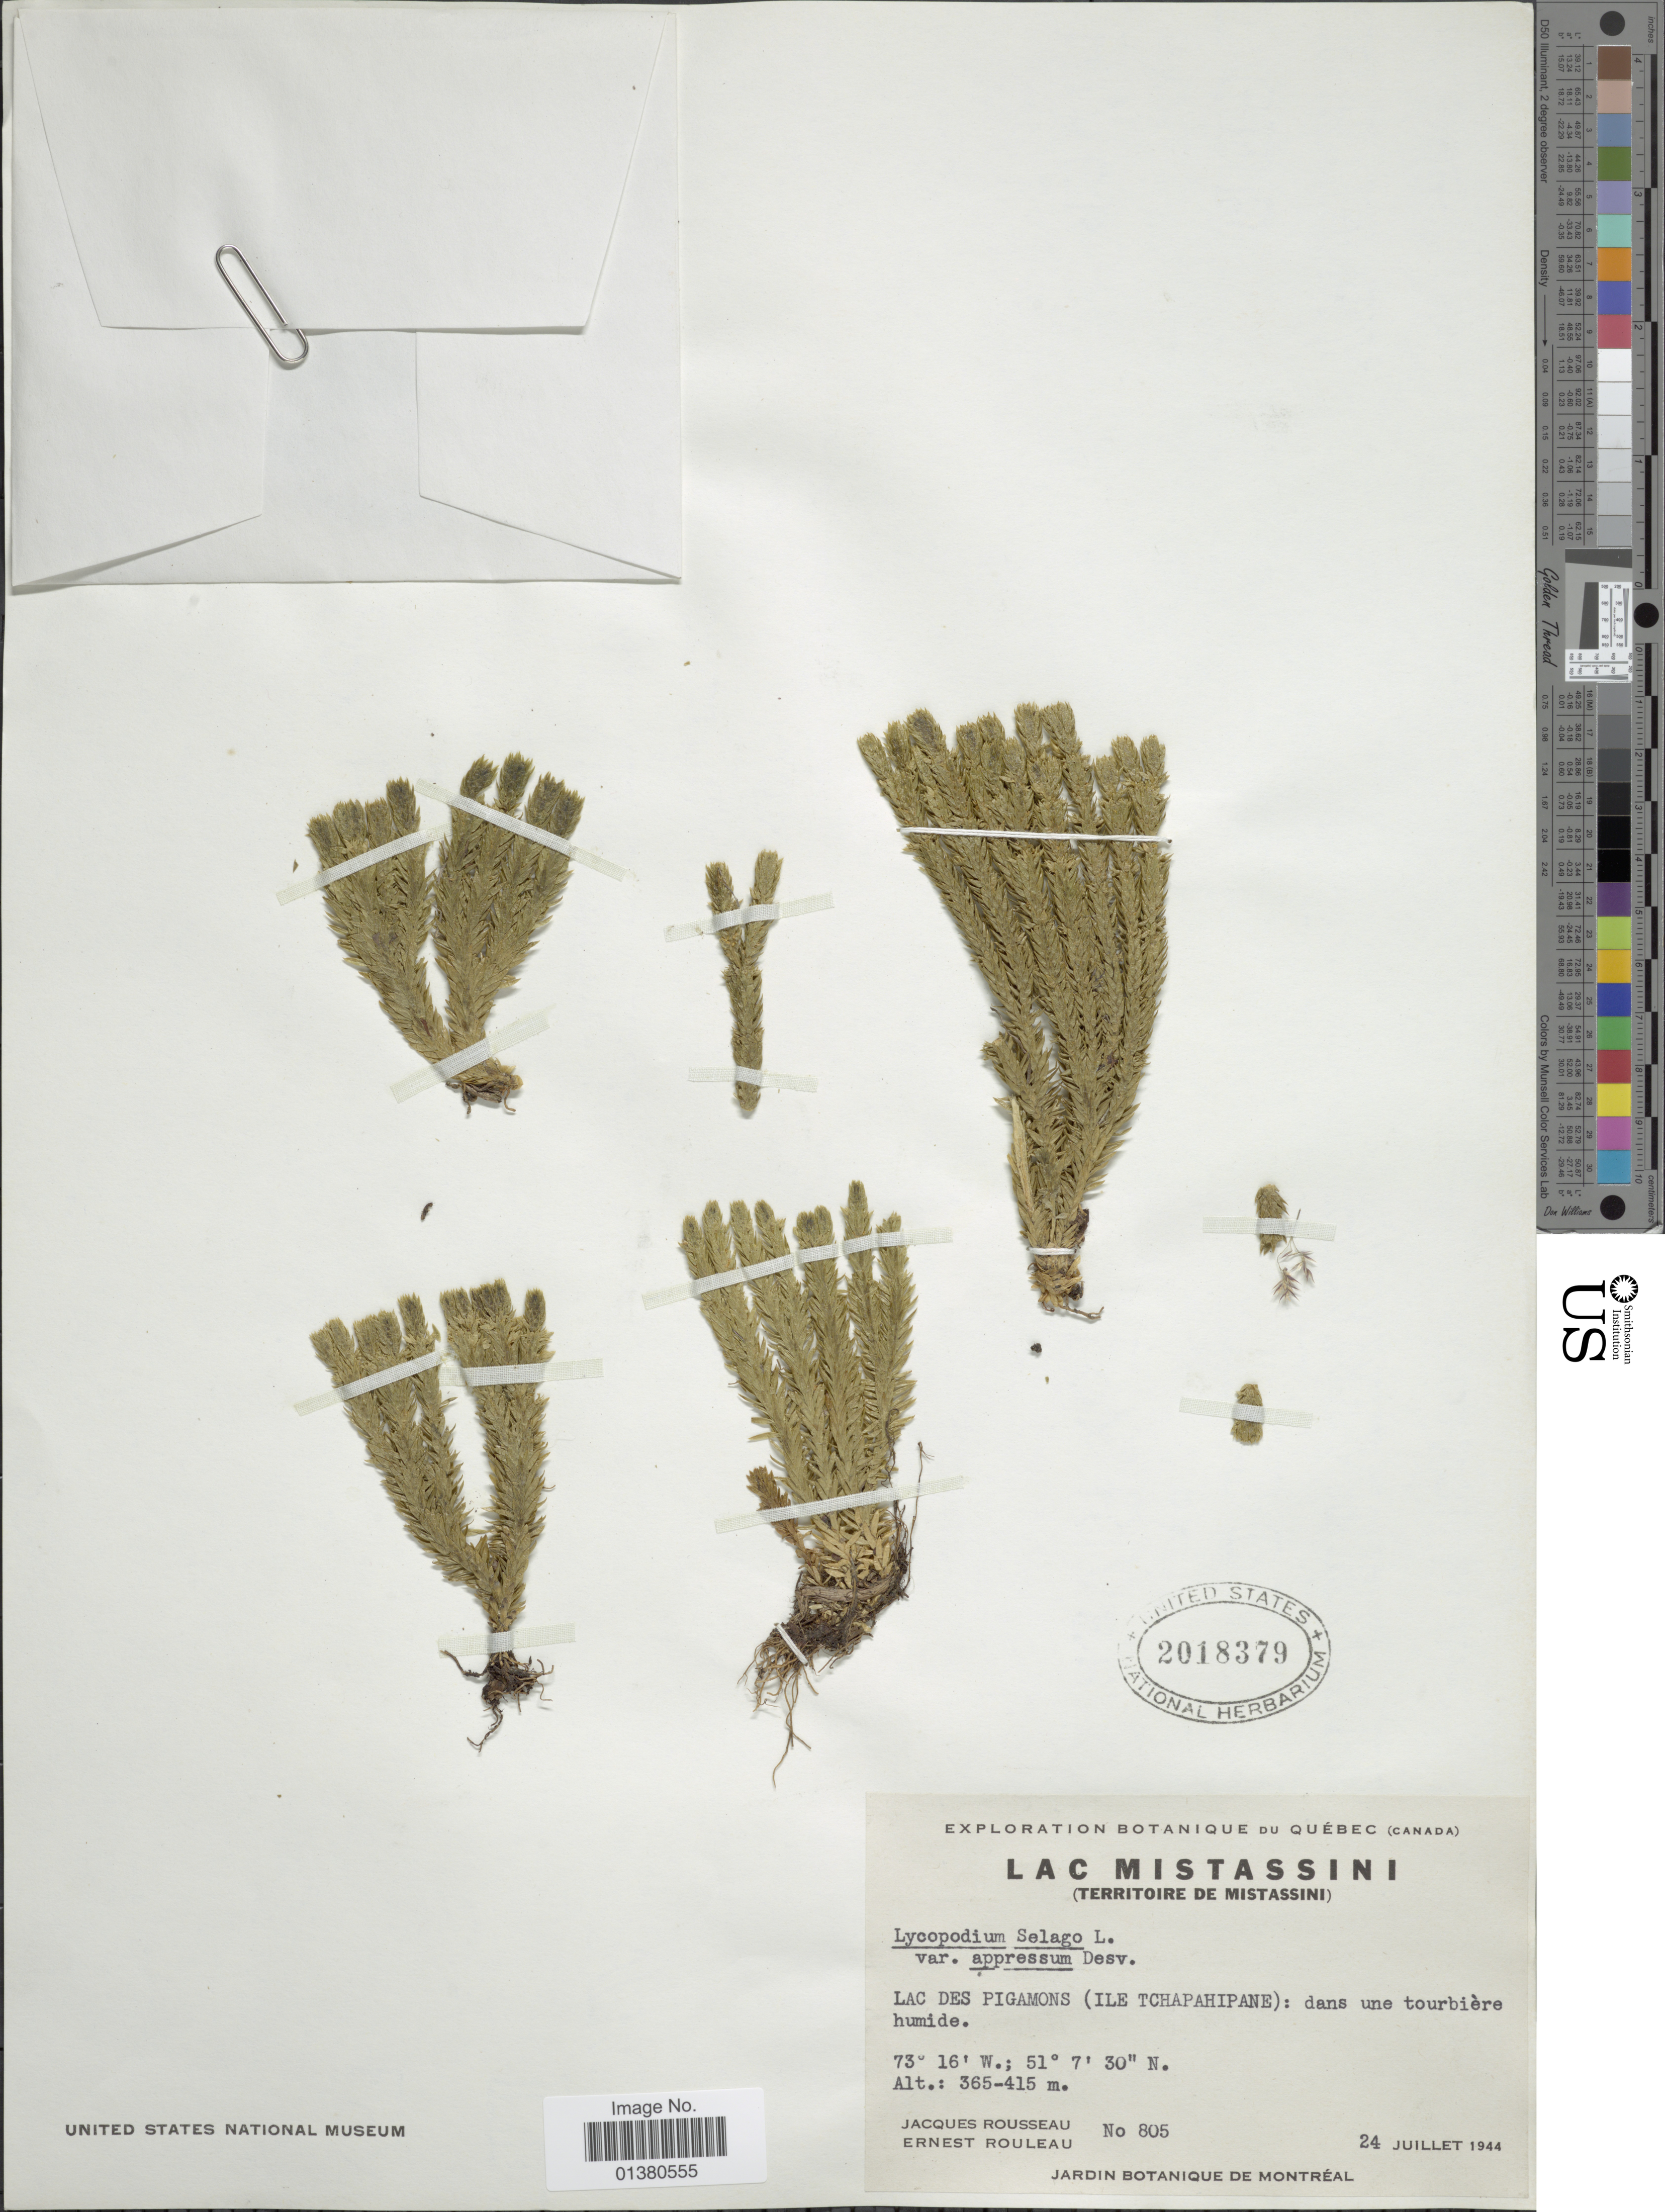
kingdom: Plantae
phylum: Tracheophyta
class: Lycopodiopsida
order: Lycopodiales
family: Lycopodiaceae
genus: Huperzia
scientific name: Huperzia selago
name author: (L.) Bernh. ex Schrank & Mart.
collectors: J. Rousseau & J. Rouleau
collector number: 805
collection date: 1944-07-24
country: Canada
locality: Lac Mistassini, Lac Des Pigamons (Ile Tchapahipane): dans une tourbière humide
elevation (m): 365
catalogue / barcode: US 2018379